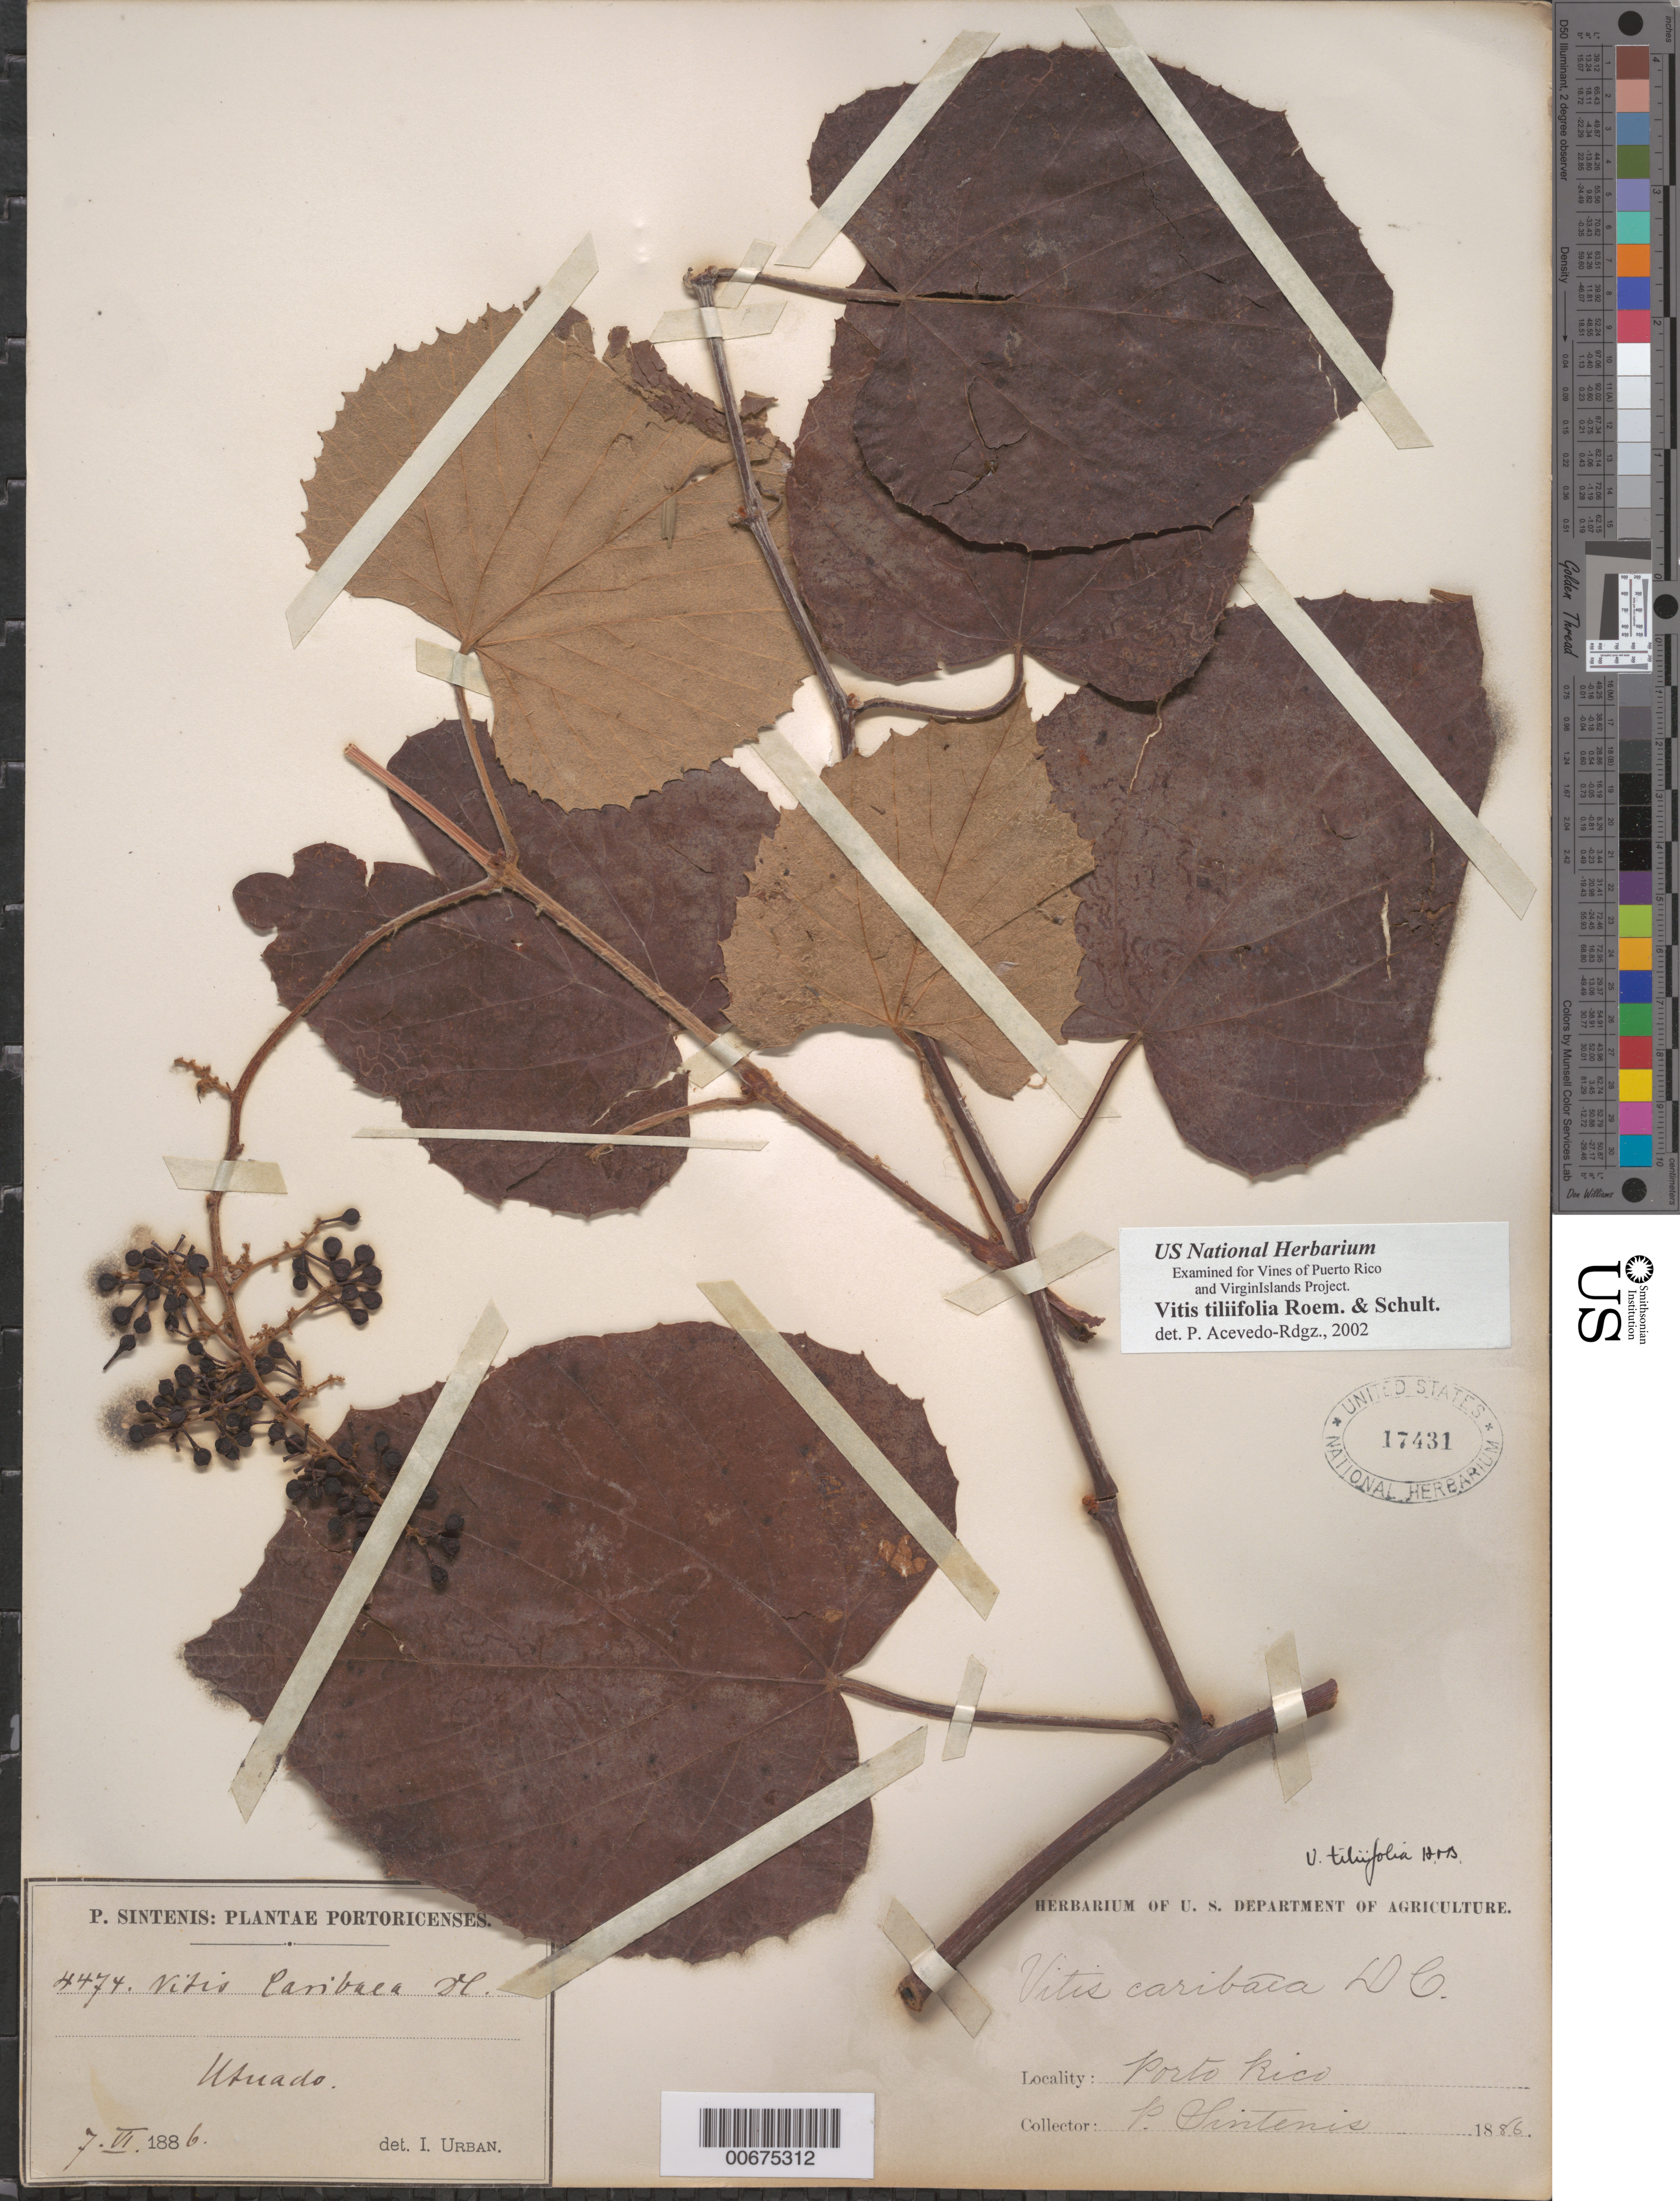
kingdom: Plantae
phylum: Tracheophyta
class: Magnoliopsida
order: Vitales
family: Vitaceae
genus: Vitis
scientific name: Vitis tiliifolia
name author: Humb. & Bonpl. ex Schult.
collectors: P. Sintenis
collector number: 4474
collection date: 1886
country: Puerto Rico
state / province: Utuado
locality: Porto Rico.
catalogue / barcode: US 17431